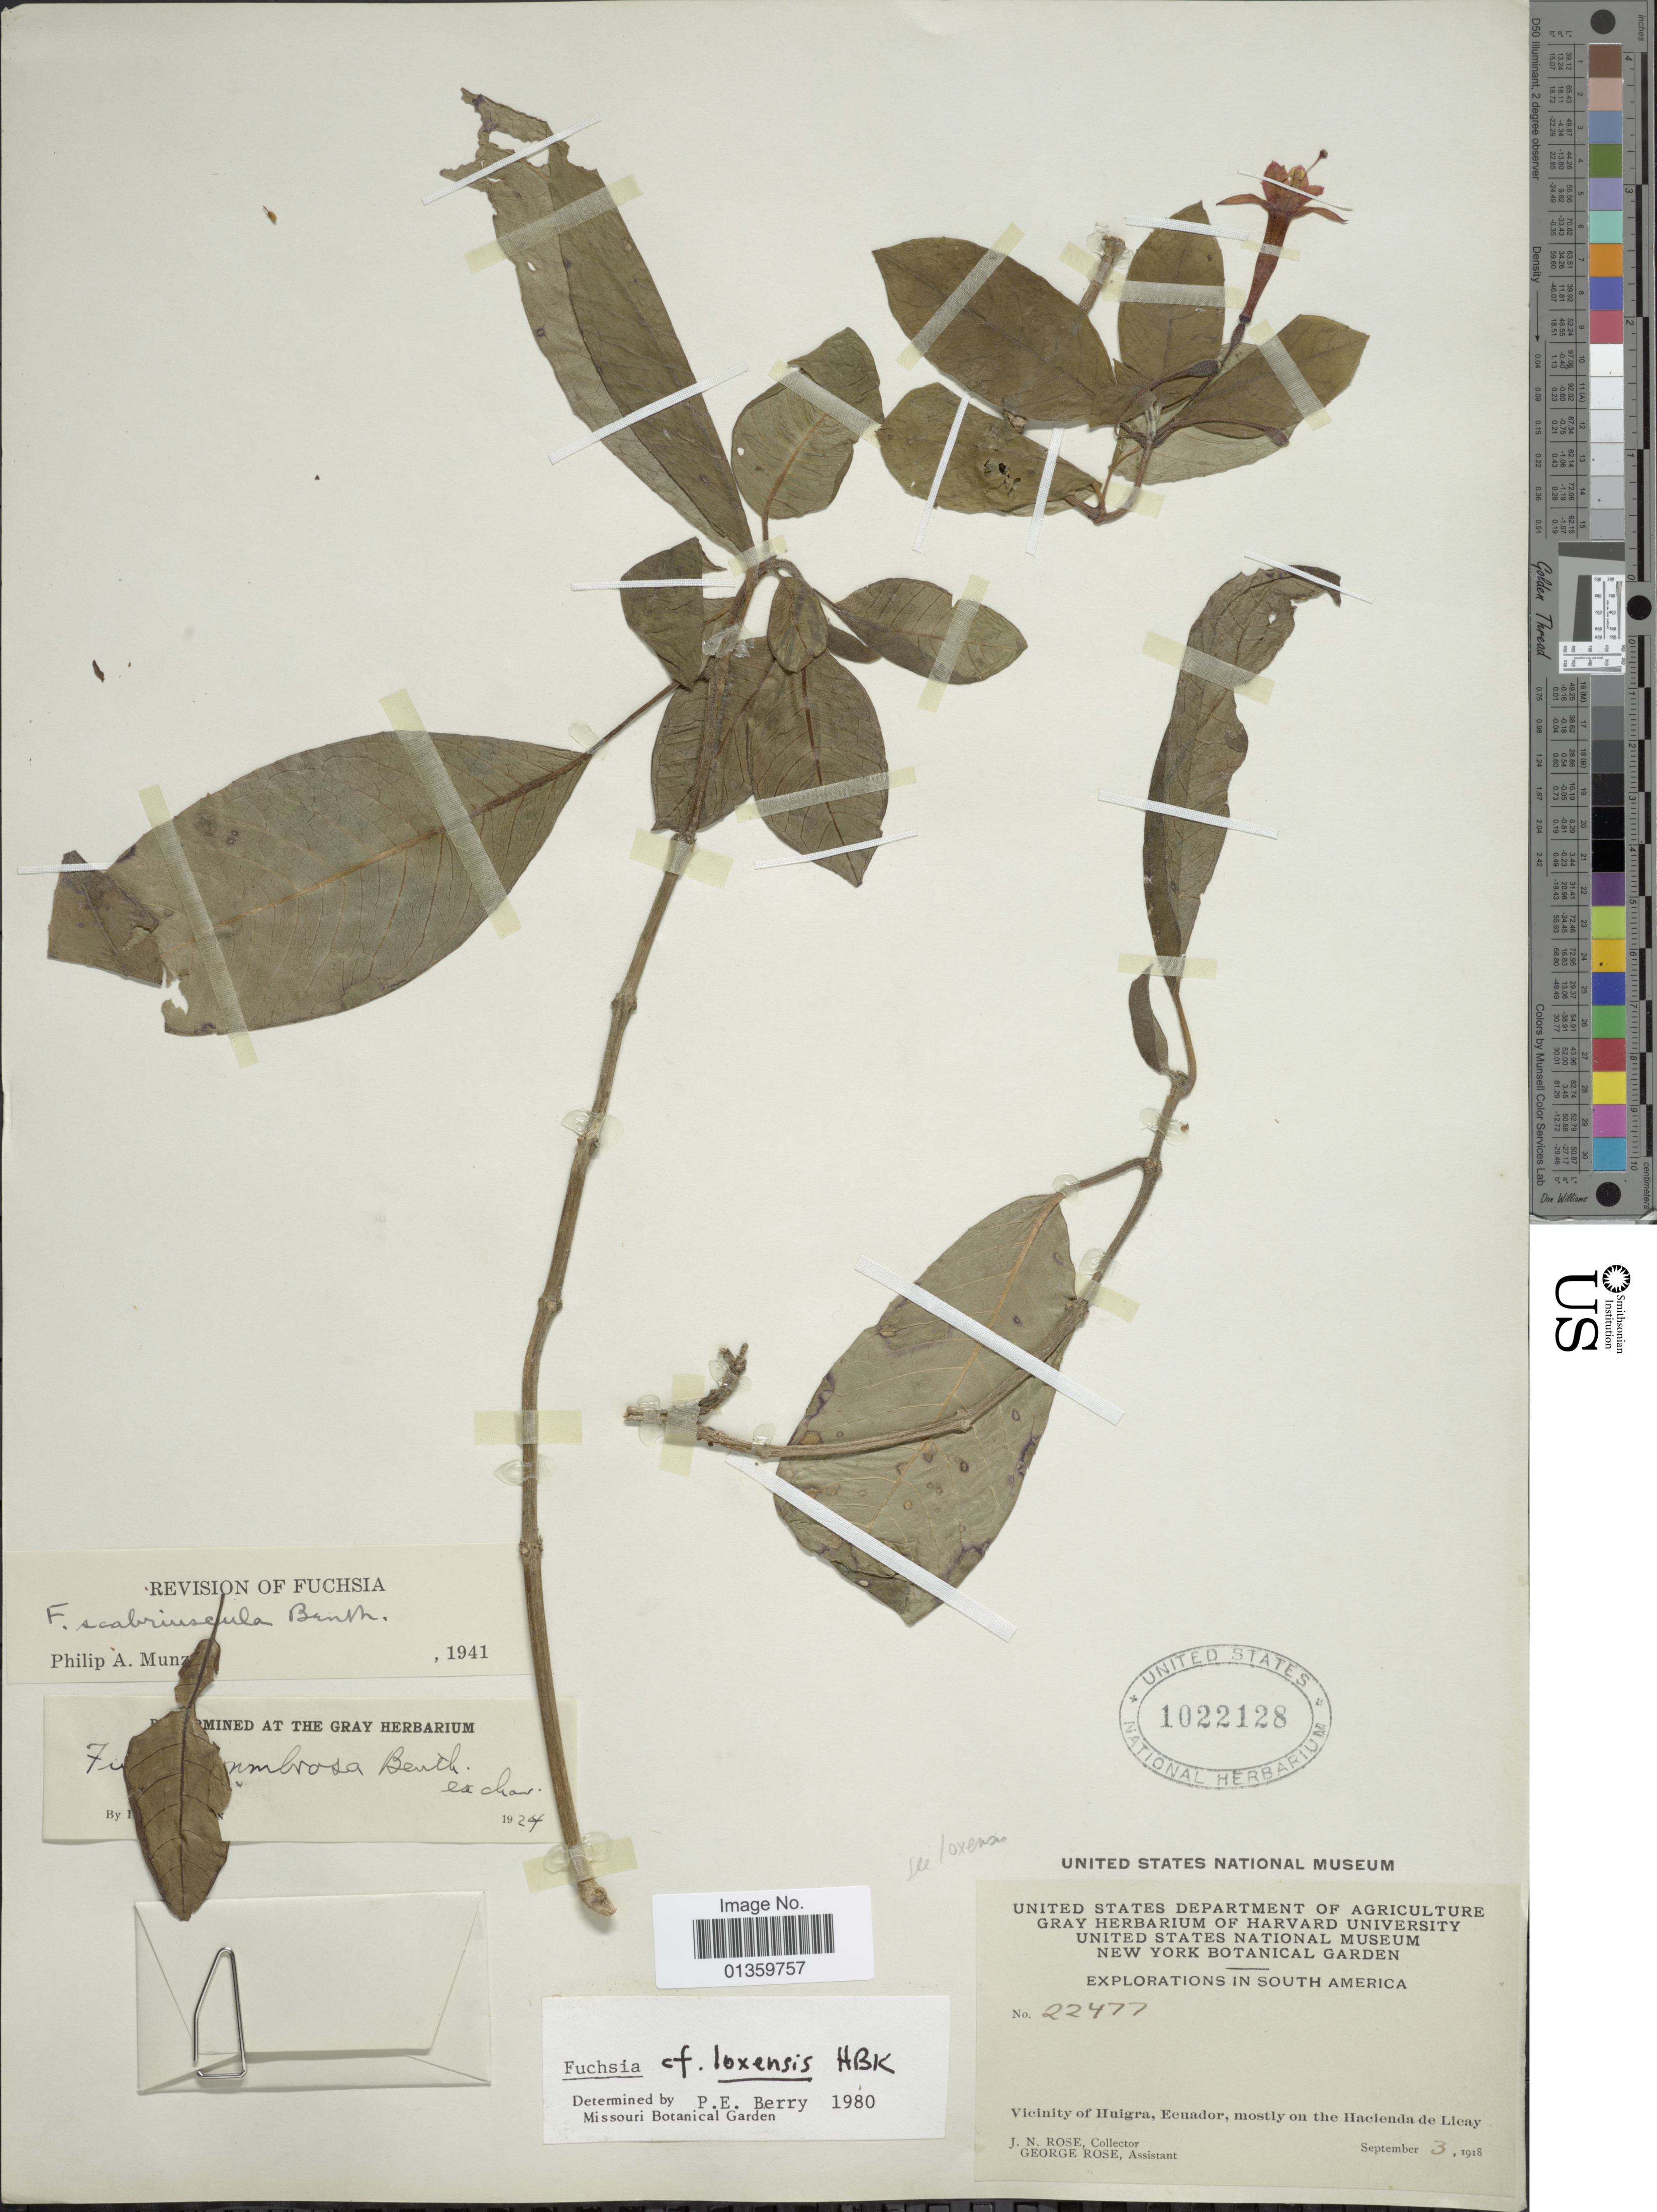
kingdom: Plantae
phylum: Tracheophyta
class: Magnoliopsida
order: Myrtales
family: Onagraceae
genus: Fuchsia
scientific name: Fuchsia loxensis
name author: Kunth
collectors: J. N. Rose & G. Rose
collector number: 22477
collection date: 1918-09-03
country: Ecuador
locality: Vicinity of Huigra, mostly on the Hacienda de Licay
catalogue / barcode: US 1022128